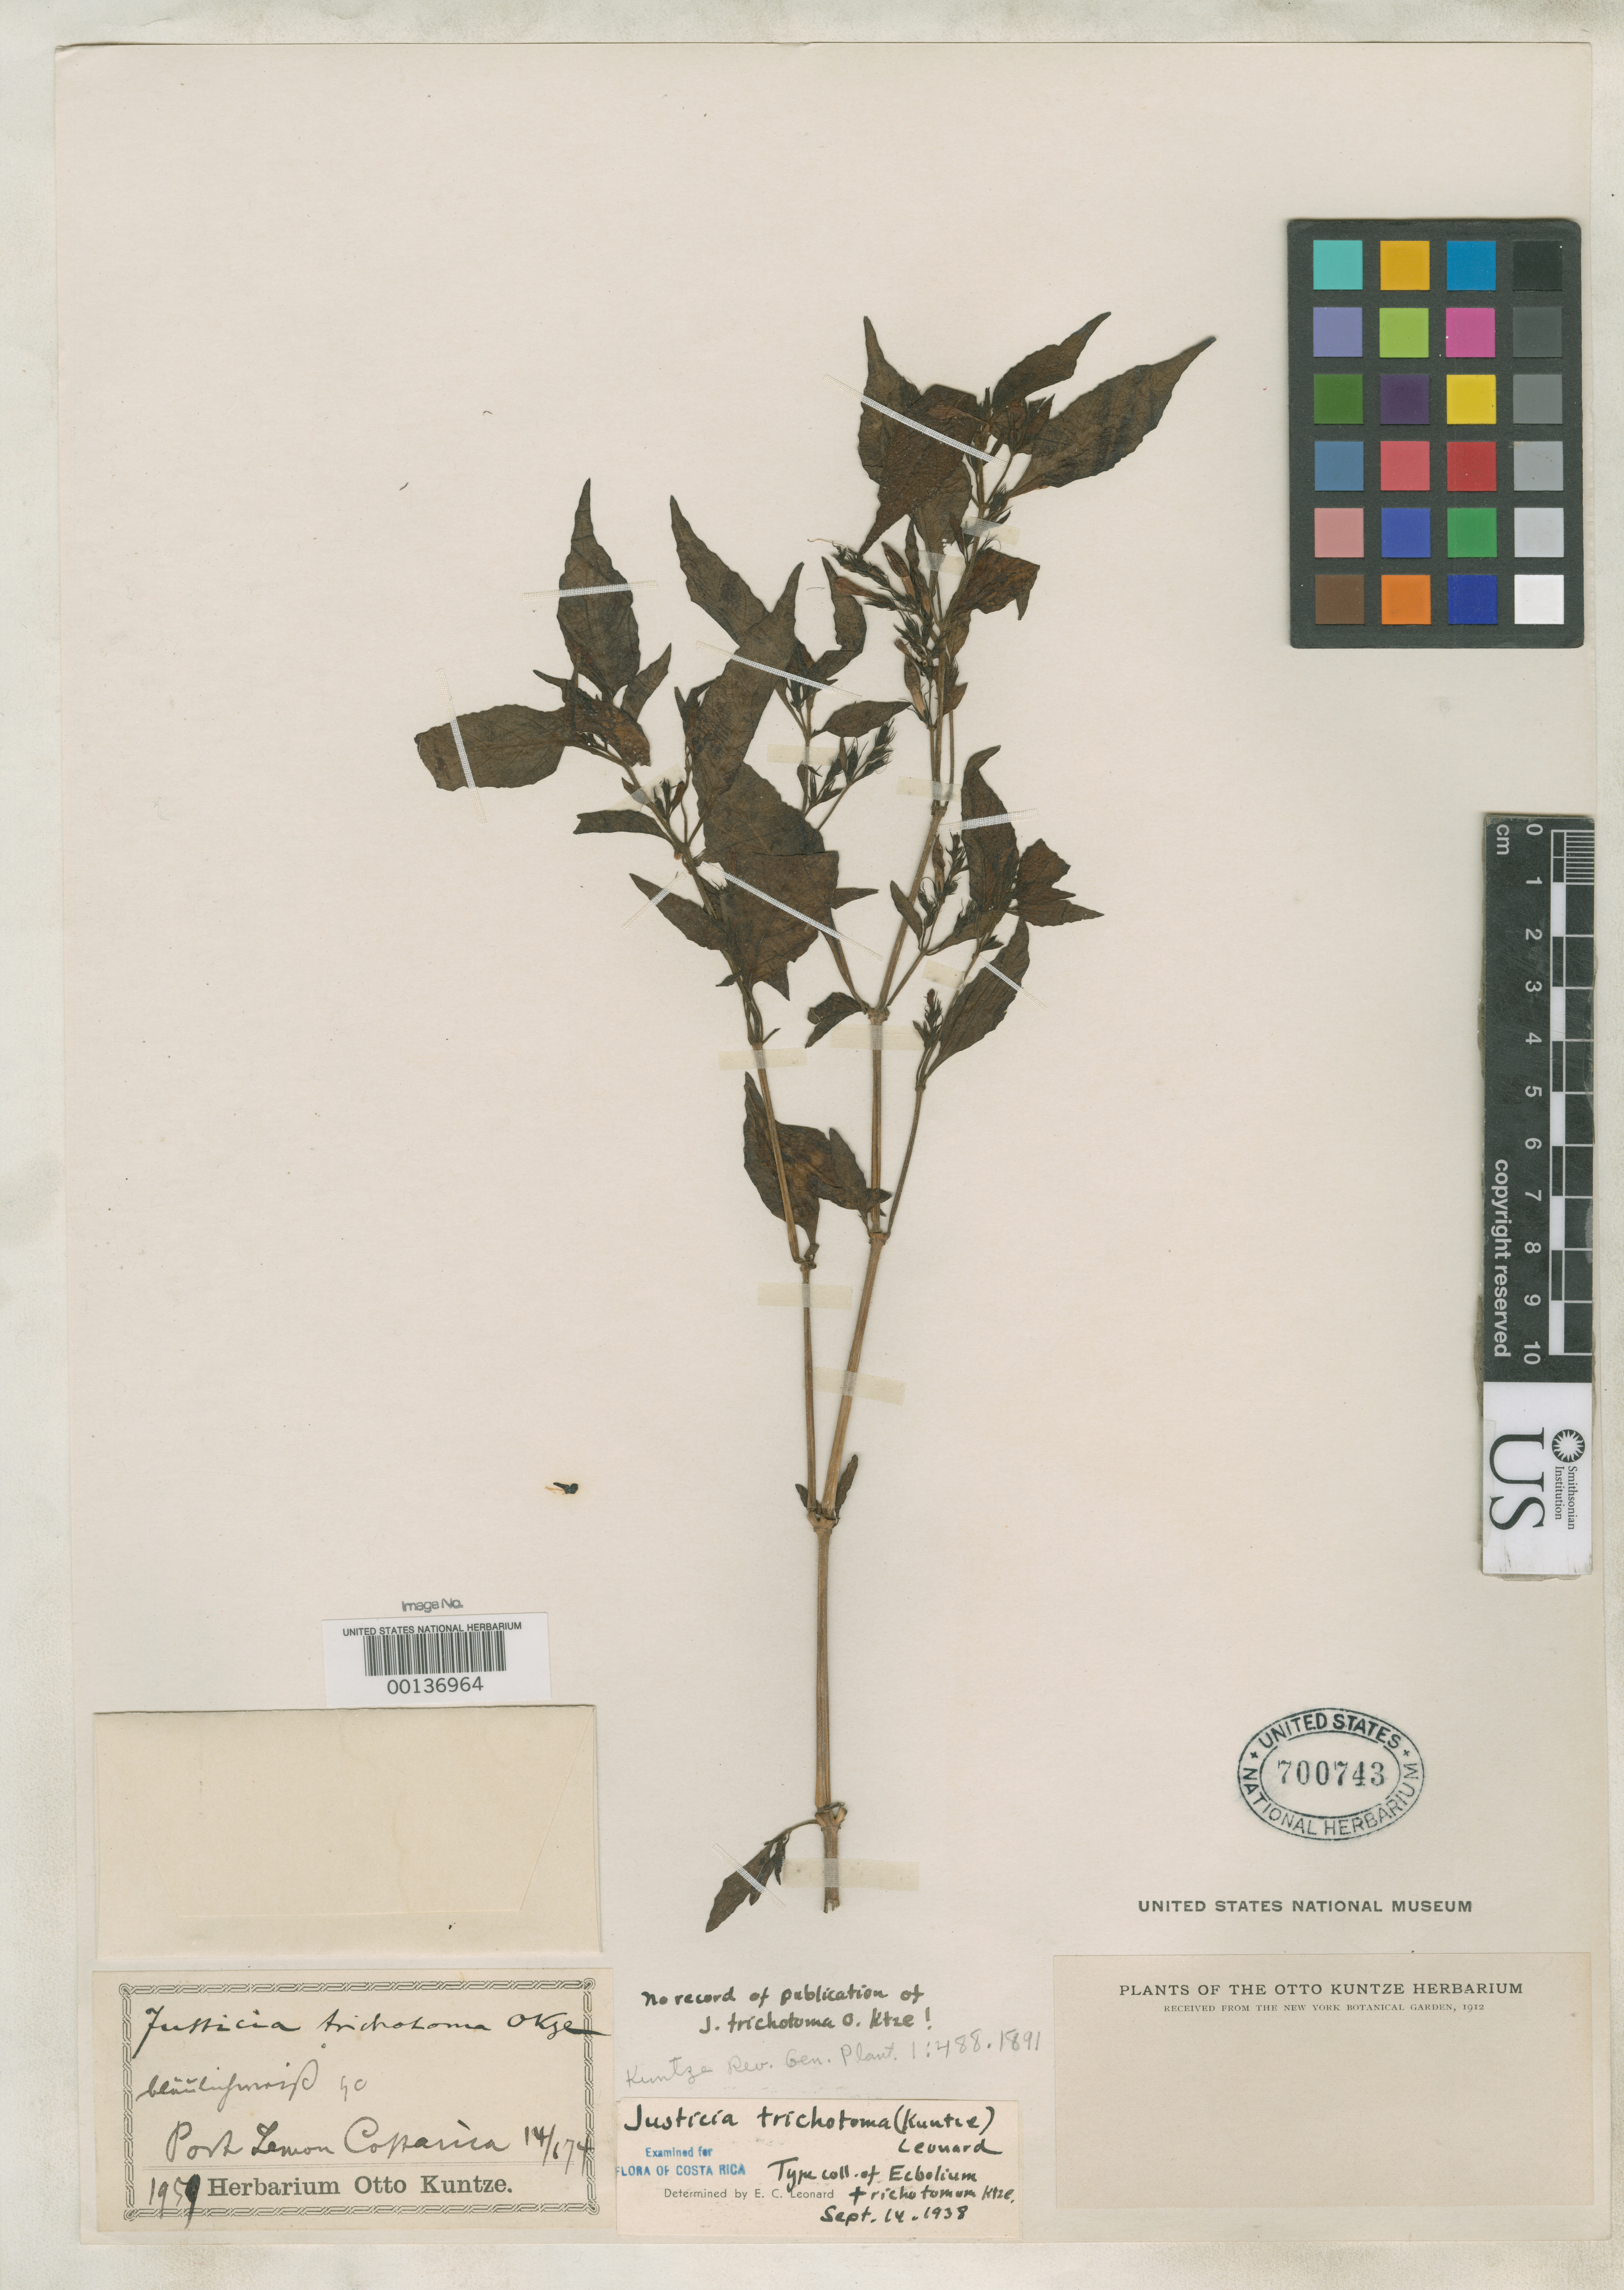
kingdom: Plantae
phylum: Tracheophyta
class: Magnoliopsida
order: Lamiales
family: Acanthaceae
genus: Ecbolium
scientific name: Ecbolium trichotomum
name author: Kuntze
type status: Isotype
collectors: C.E.O. Kuntze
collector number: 1959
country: Costa Rica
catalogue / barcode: US 700743